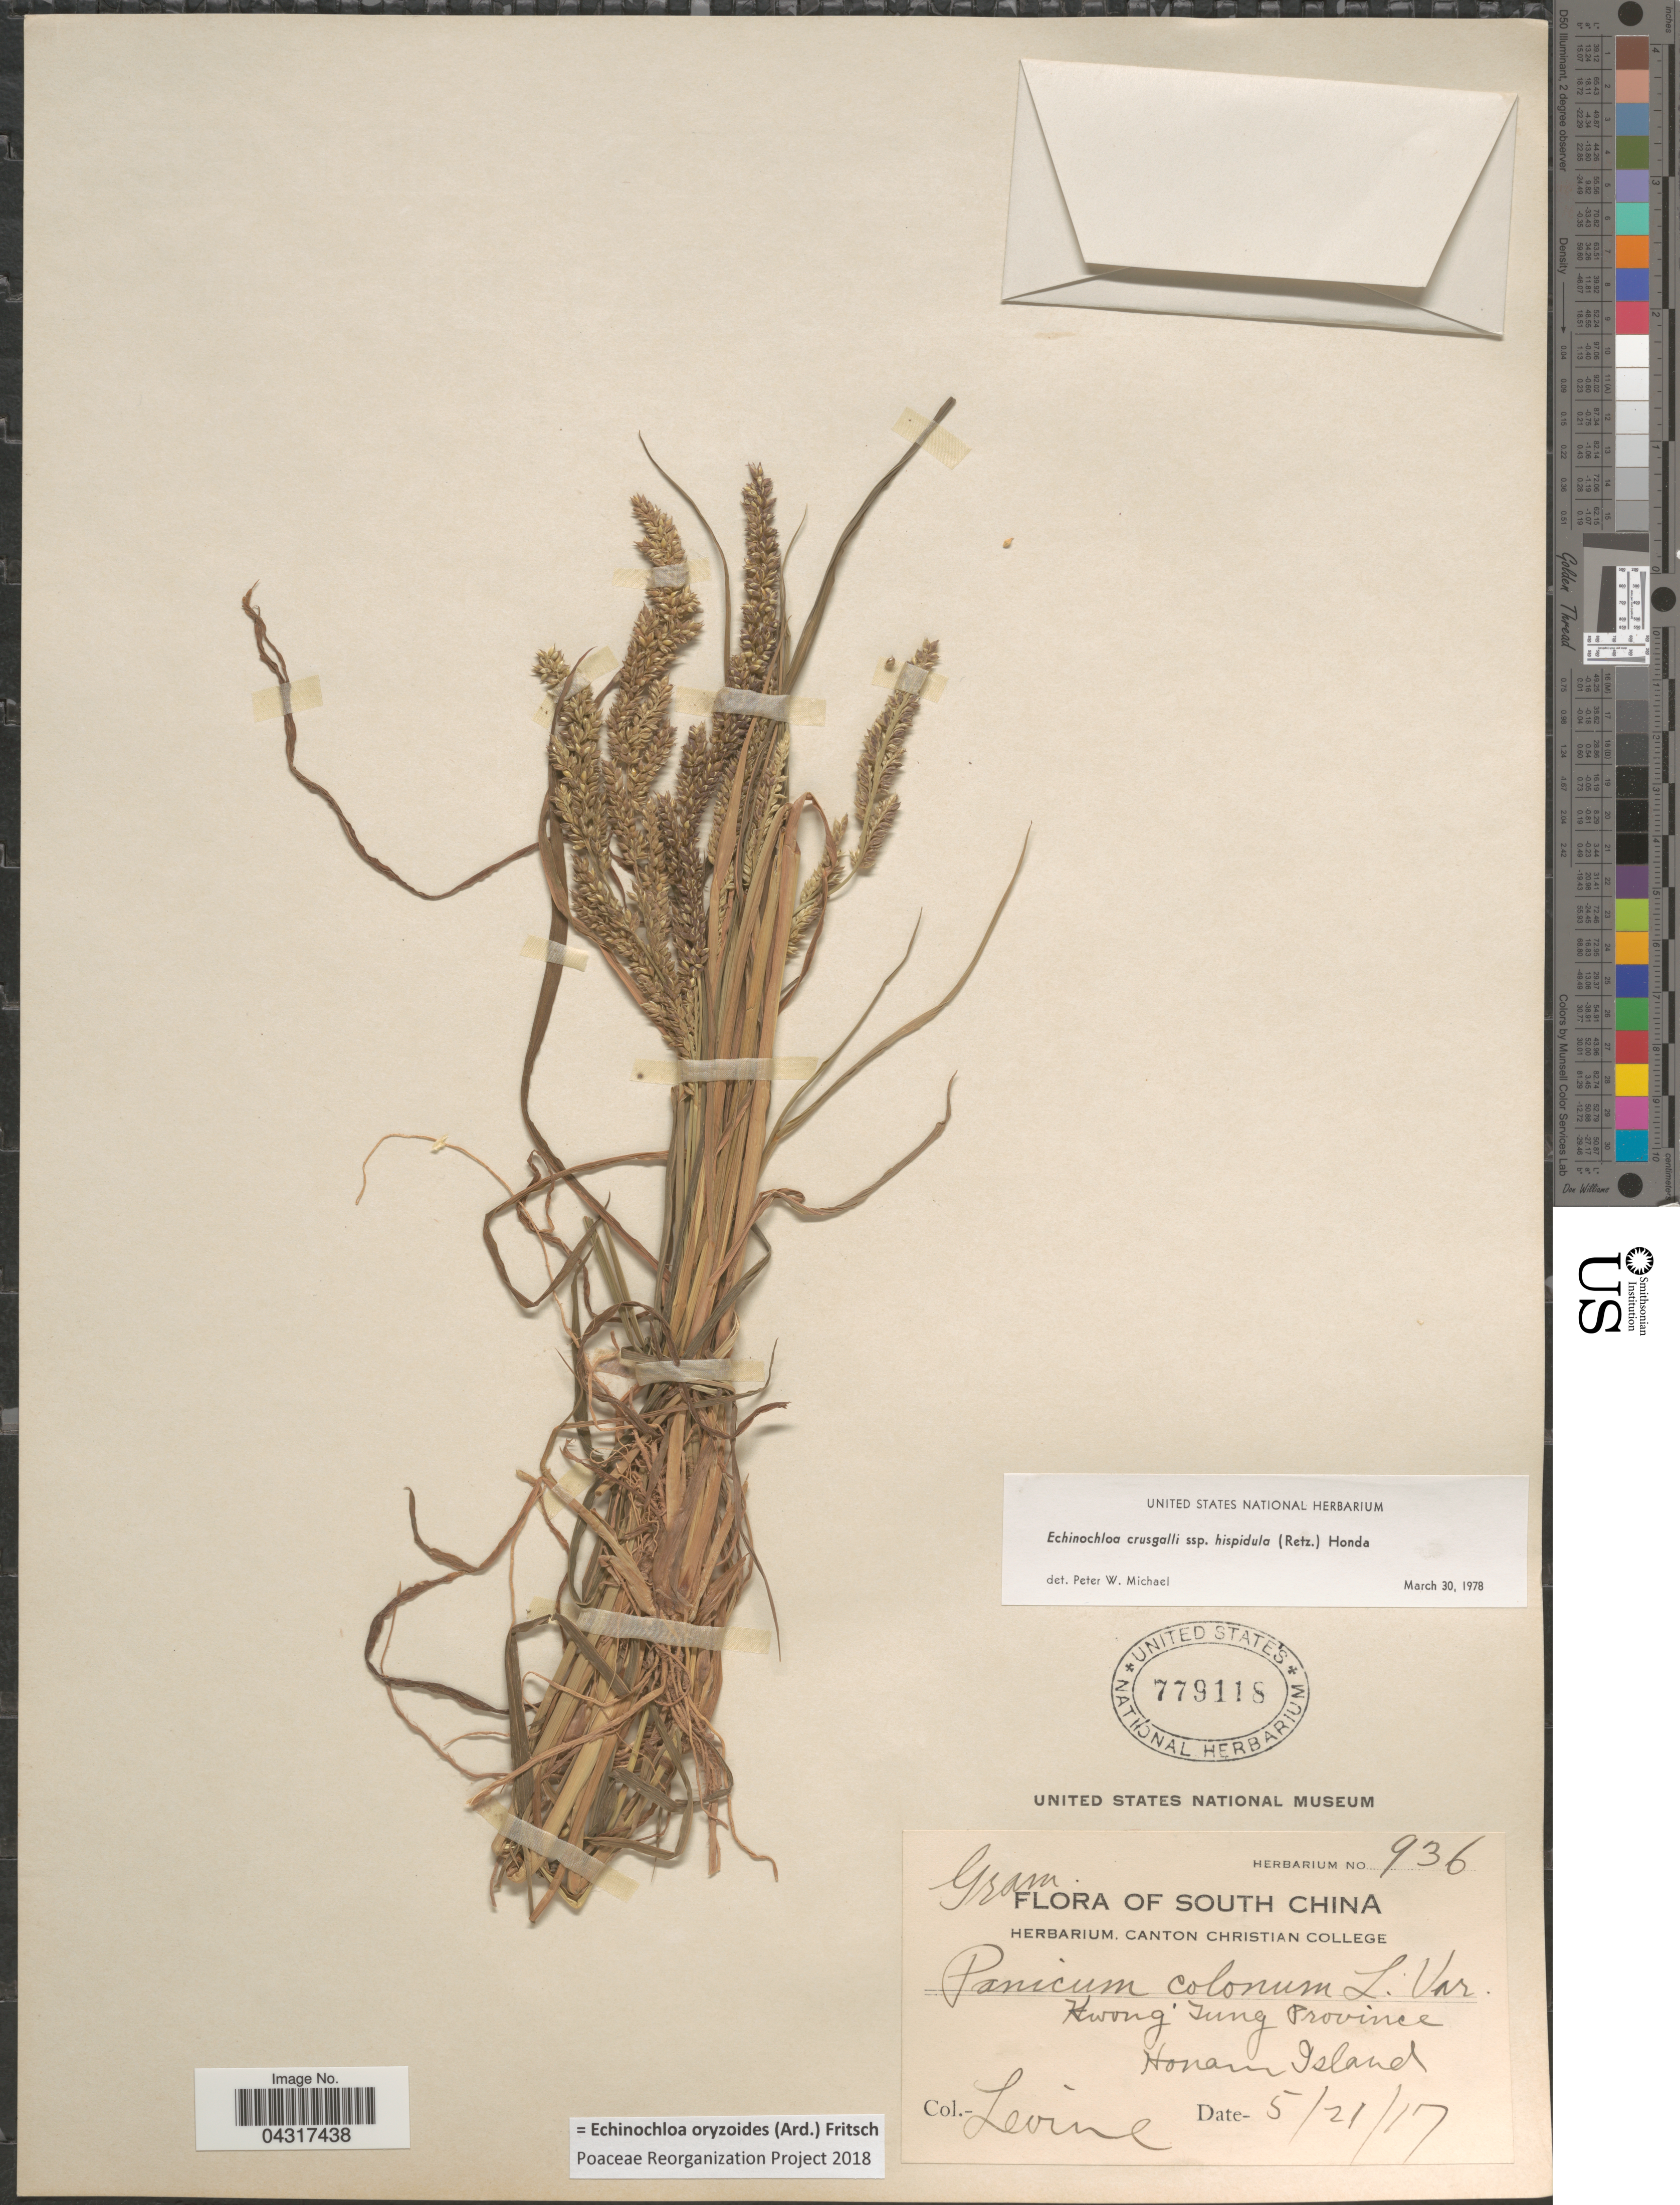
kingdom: Plantae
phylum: Tracheophyta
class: Liliopsida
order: Poales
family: Poaceae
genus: Echinochloa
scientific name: Echinochloa oryzoides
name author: (Ard.) Fritsch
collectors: -. Levine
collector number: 936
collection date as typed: Transcribed d/m/y: 21/5/17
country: China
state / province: Guangdong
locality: South China. Kwong Tung Province. Honam Island.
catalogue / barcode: US 779118